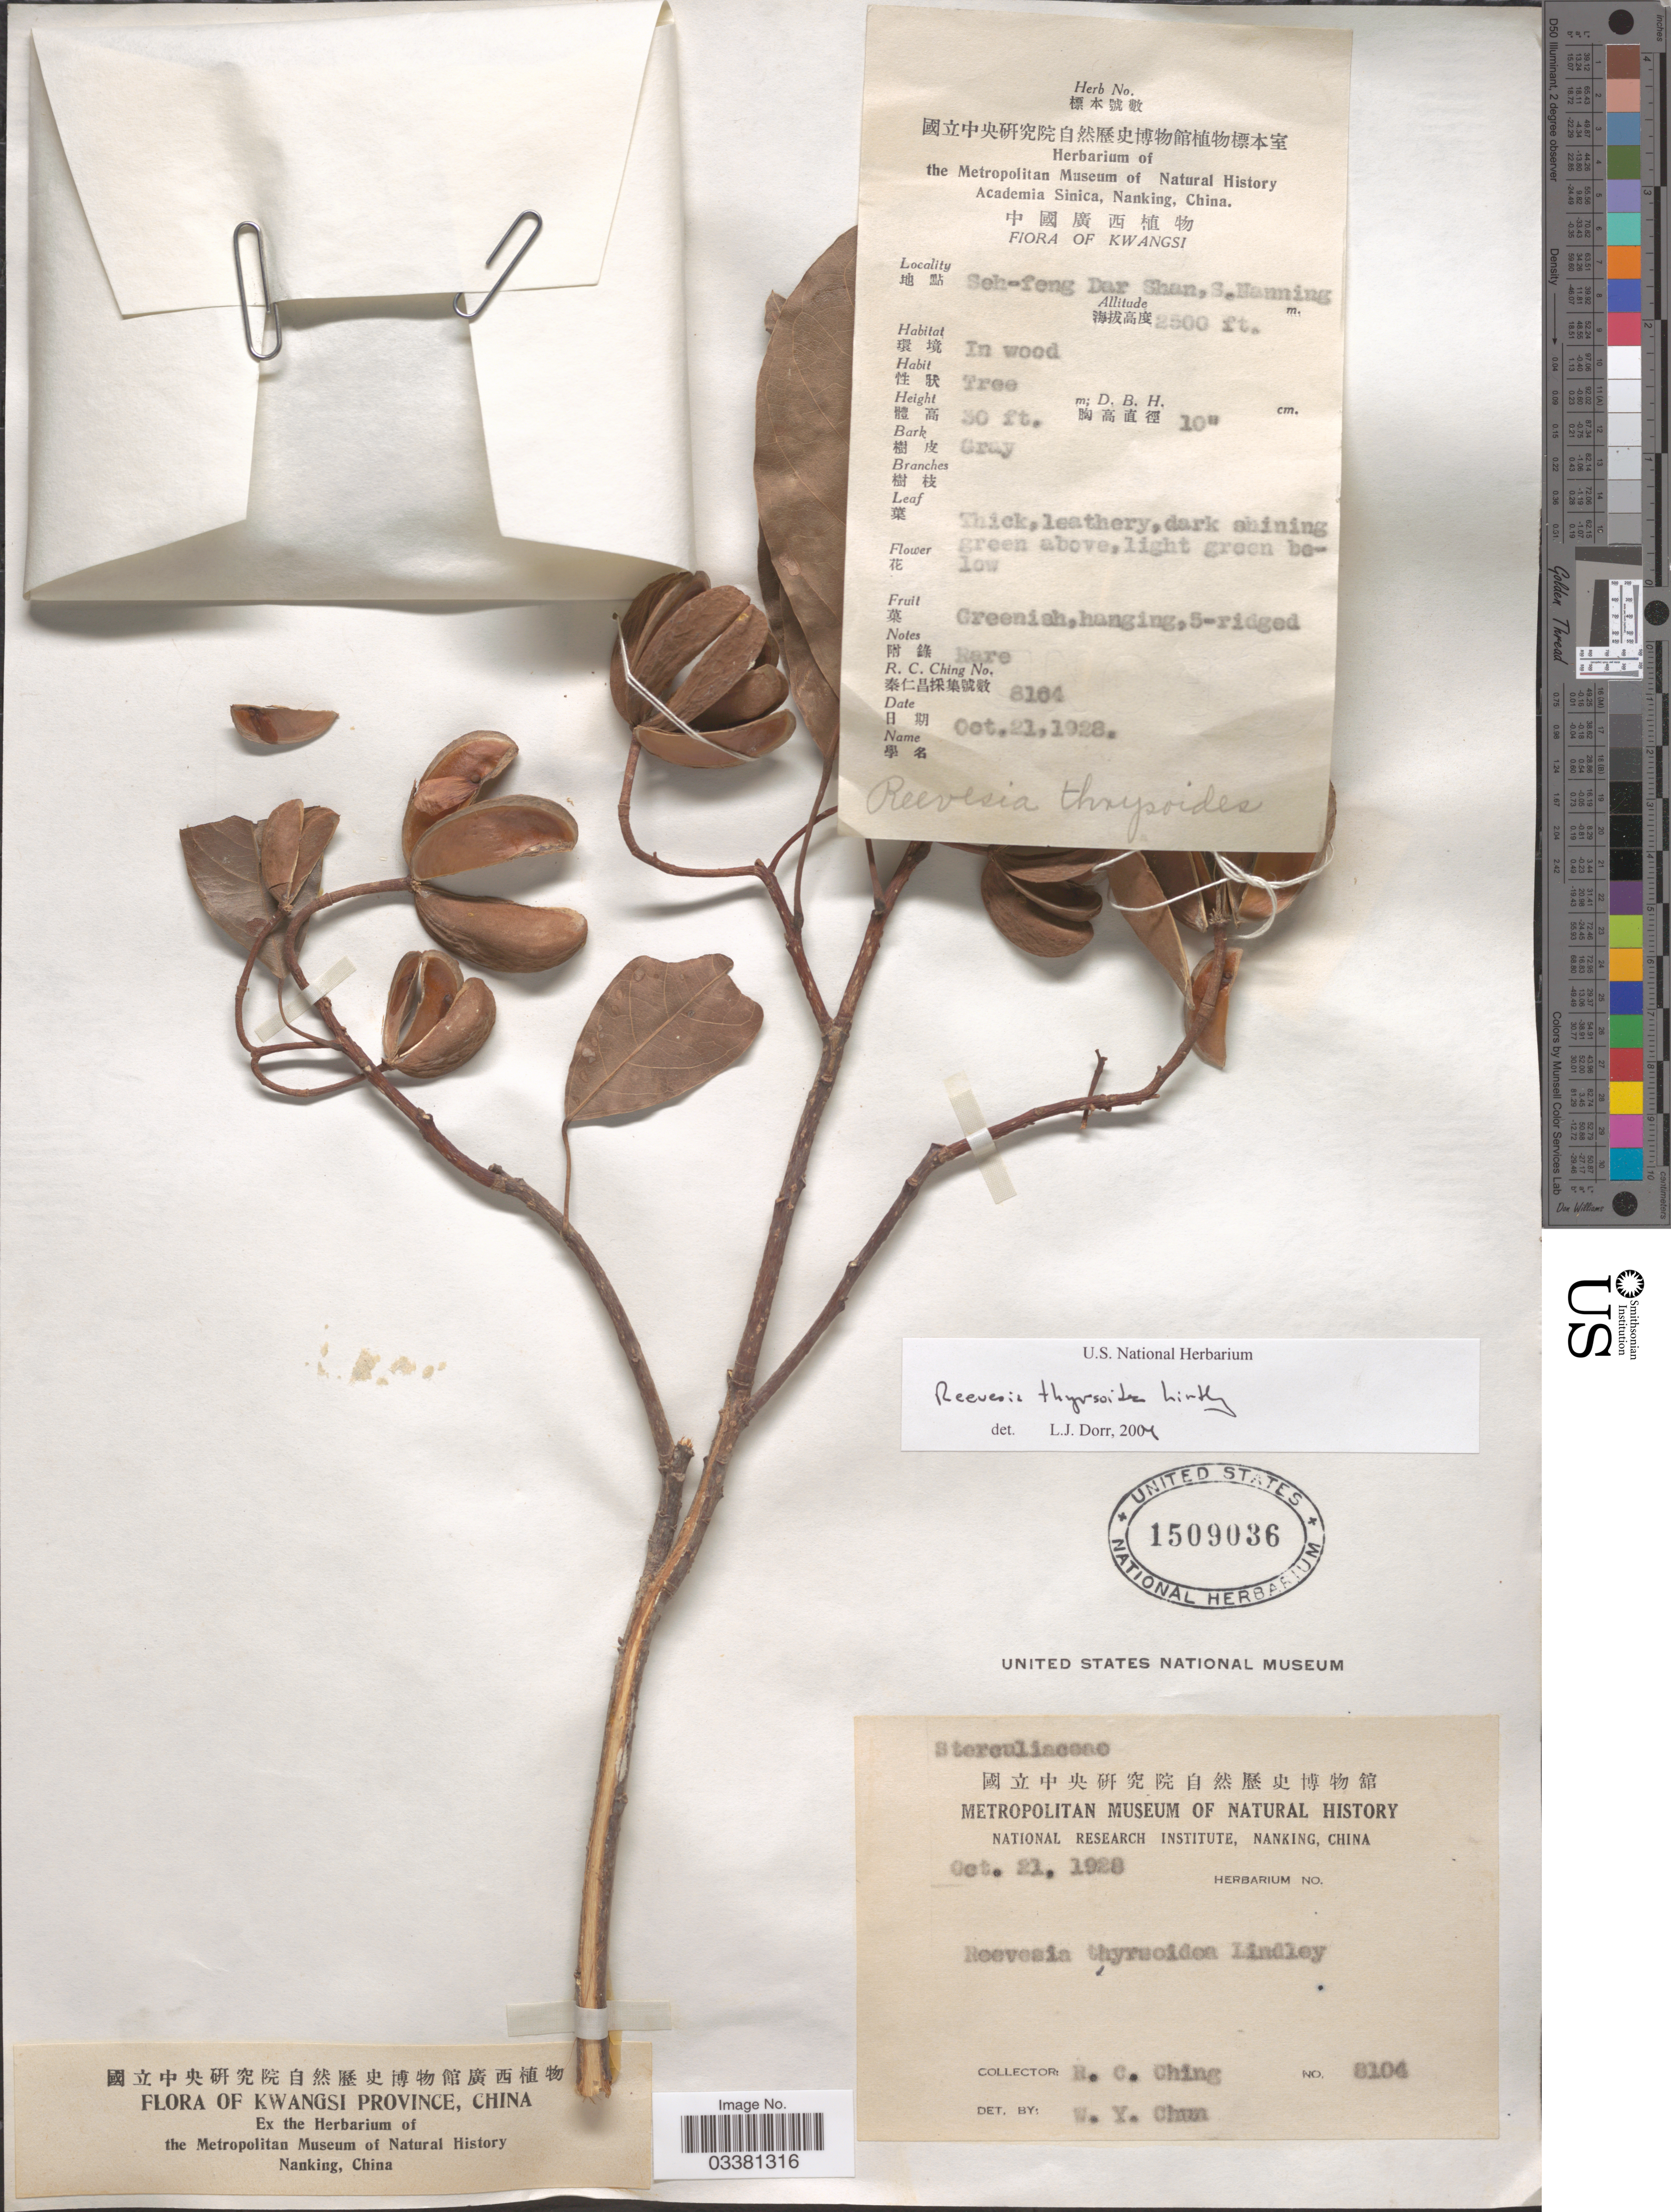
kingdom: Plantae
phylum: Tracheophyta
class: Magnoliopsida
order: Malvales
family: Malvaceae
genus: Reevesia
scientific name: Reevesia thyrsoidea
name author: Lindl.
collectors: R. C. Ching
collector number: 8104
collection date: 1928-10-21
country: China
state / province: Guangxi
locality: KwasiProvince. Seh-feng Dar Shan, S. Nanning.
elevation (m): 762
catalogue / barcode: US 1509036